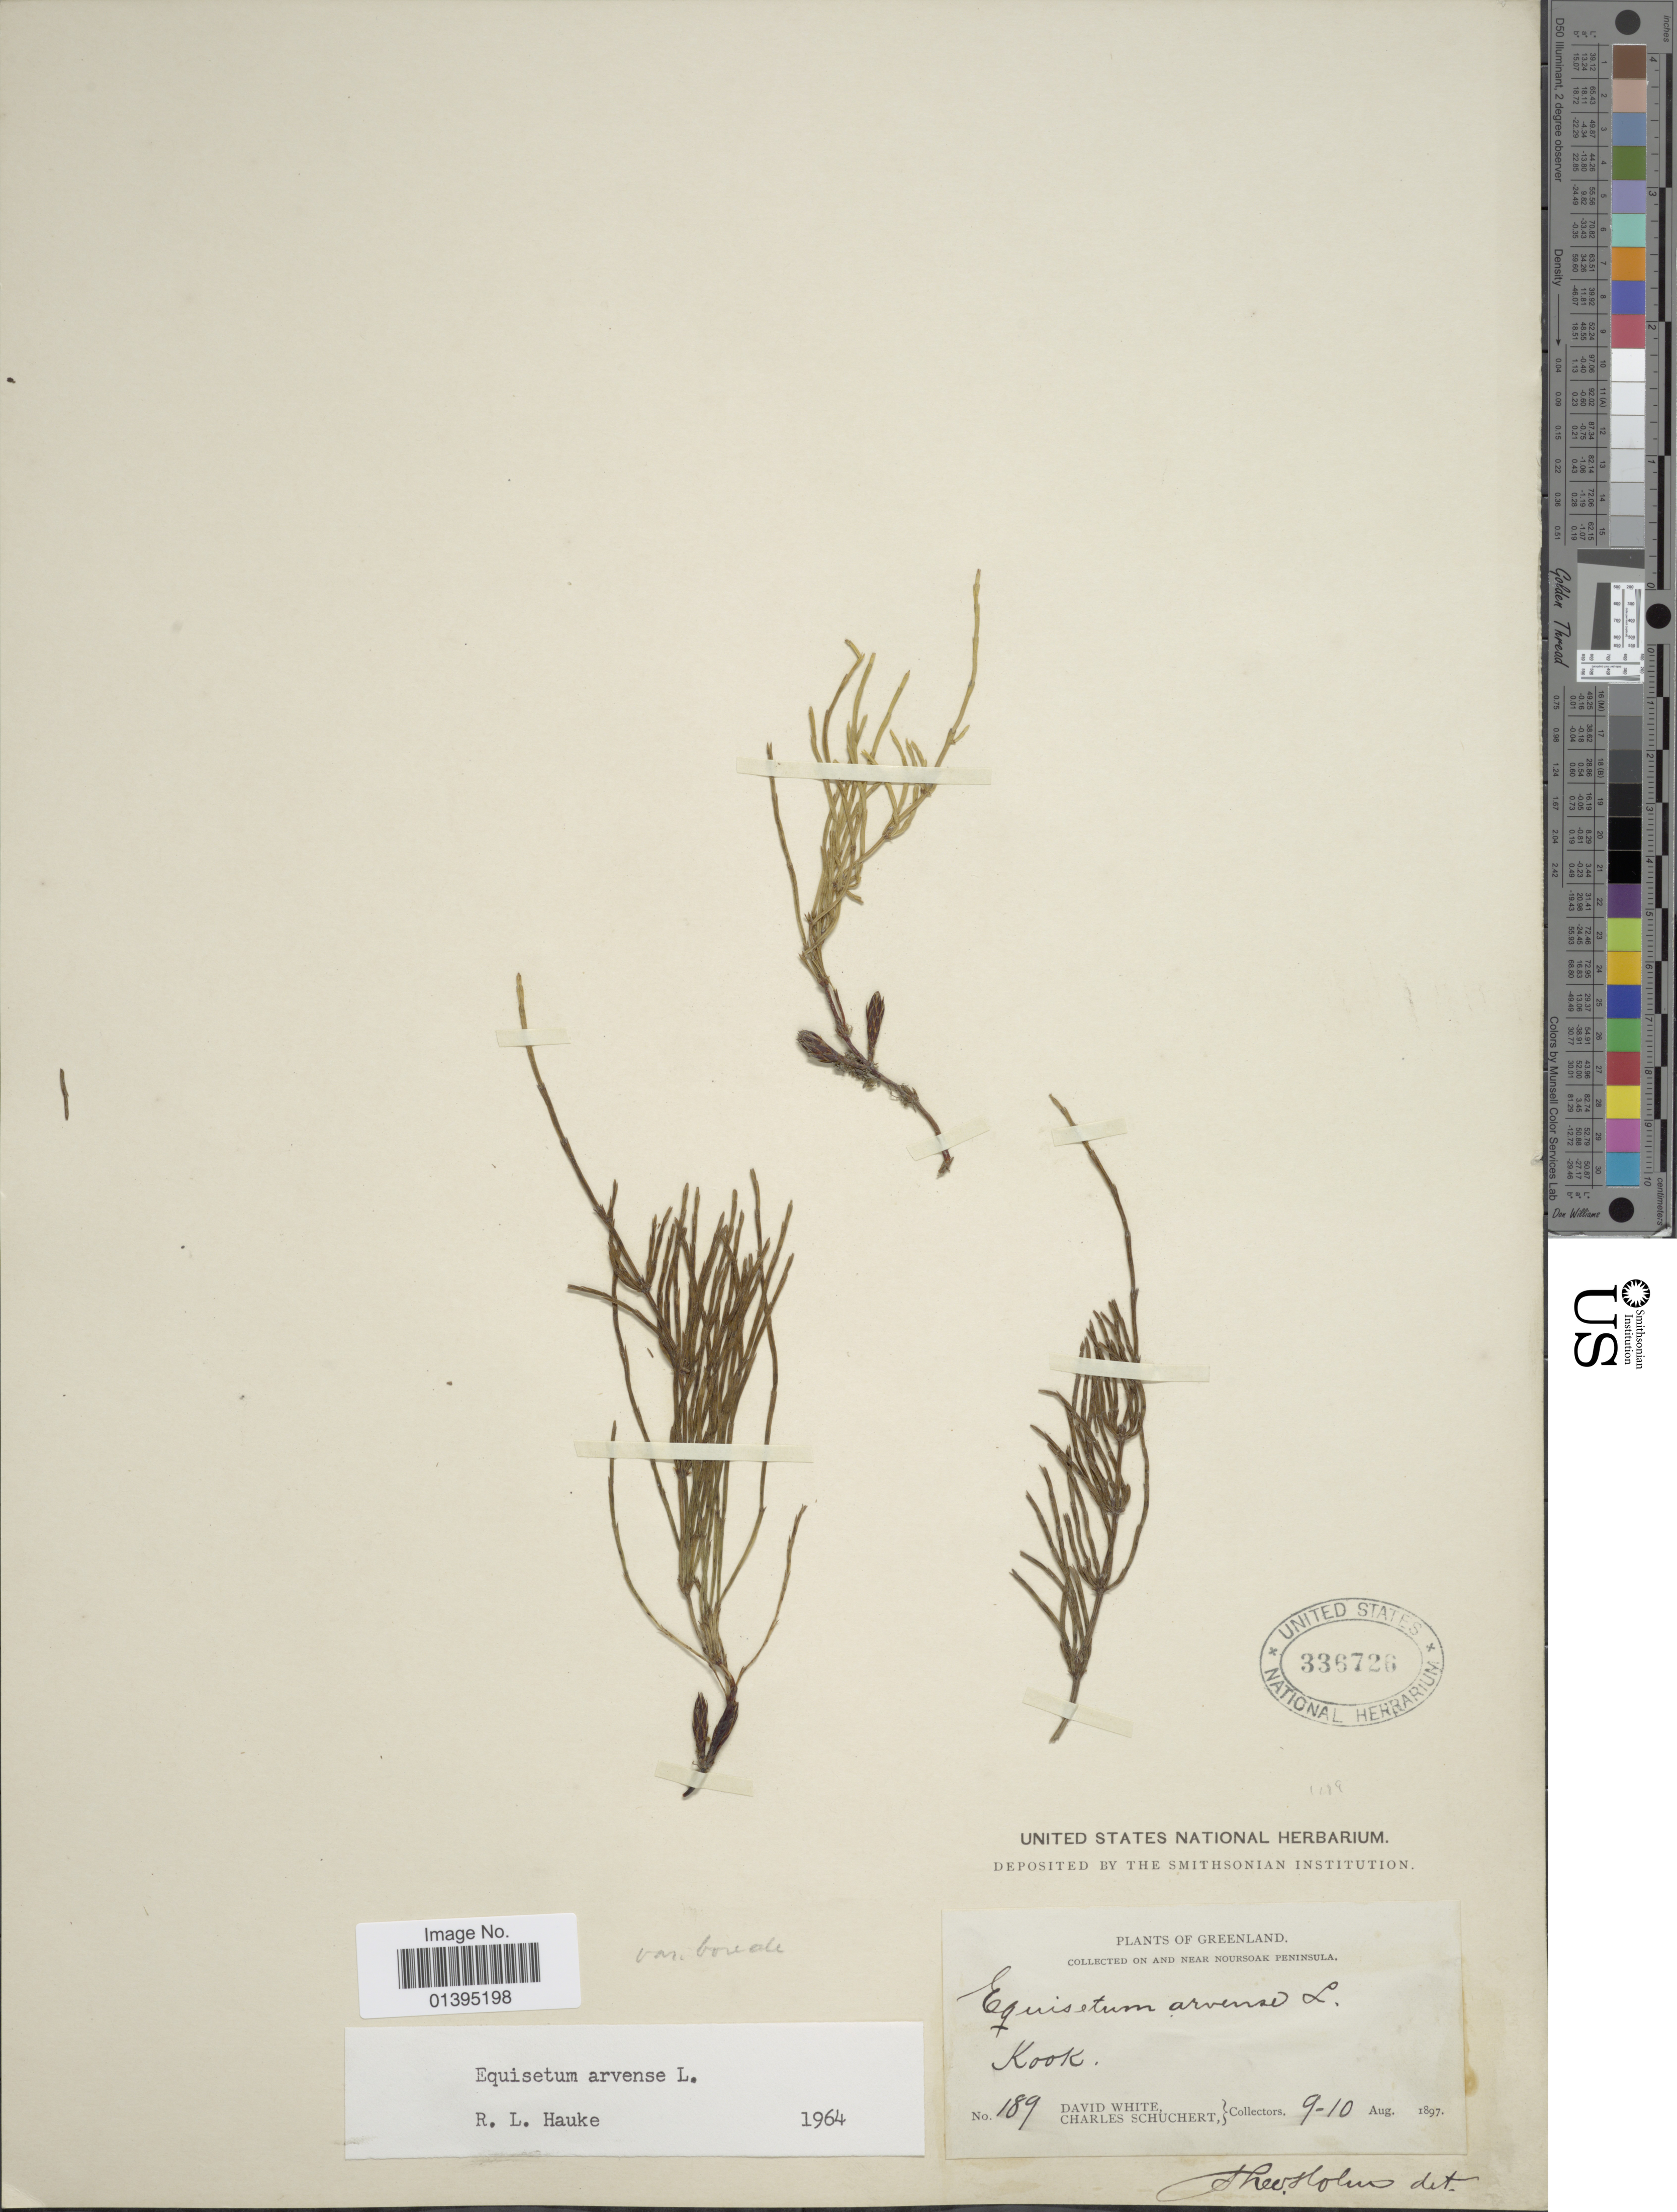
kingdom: Plantae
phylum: Tracheophyta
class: Polypodiopsida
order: Equisetales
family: Equisetaceae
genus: Equisetum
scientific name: Equisetum arvense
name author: L.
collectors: D. White & C. Schuchert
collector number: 189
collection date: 1897-08-09/1897-08-10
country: Greenland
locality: On and near Noursoak Peninsula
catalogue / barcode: US 336726